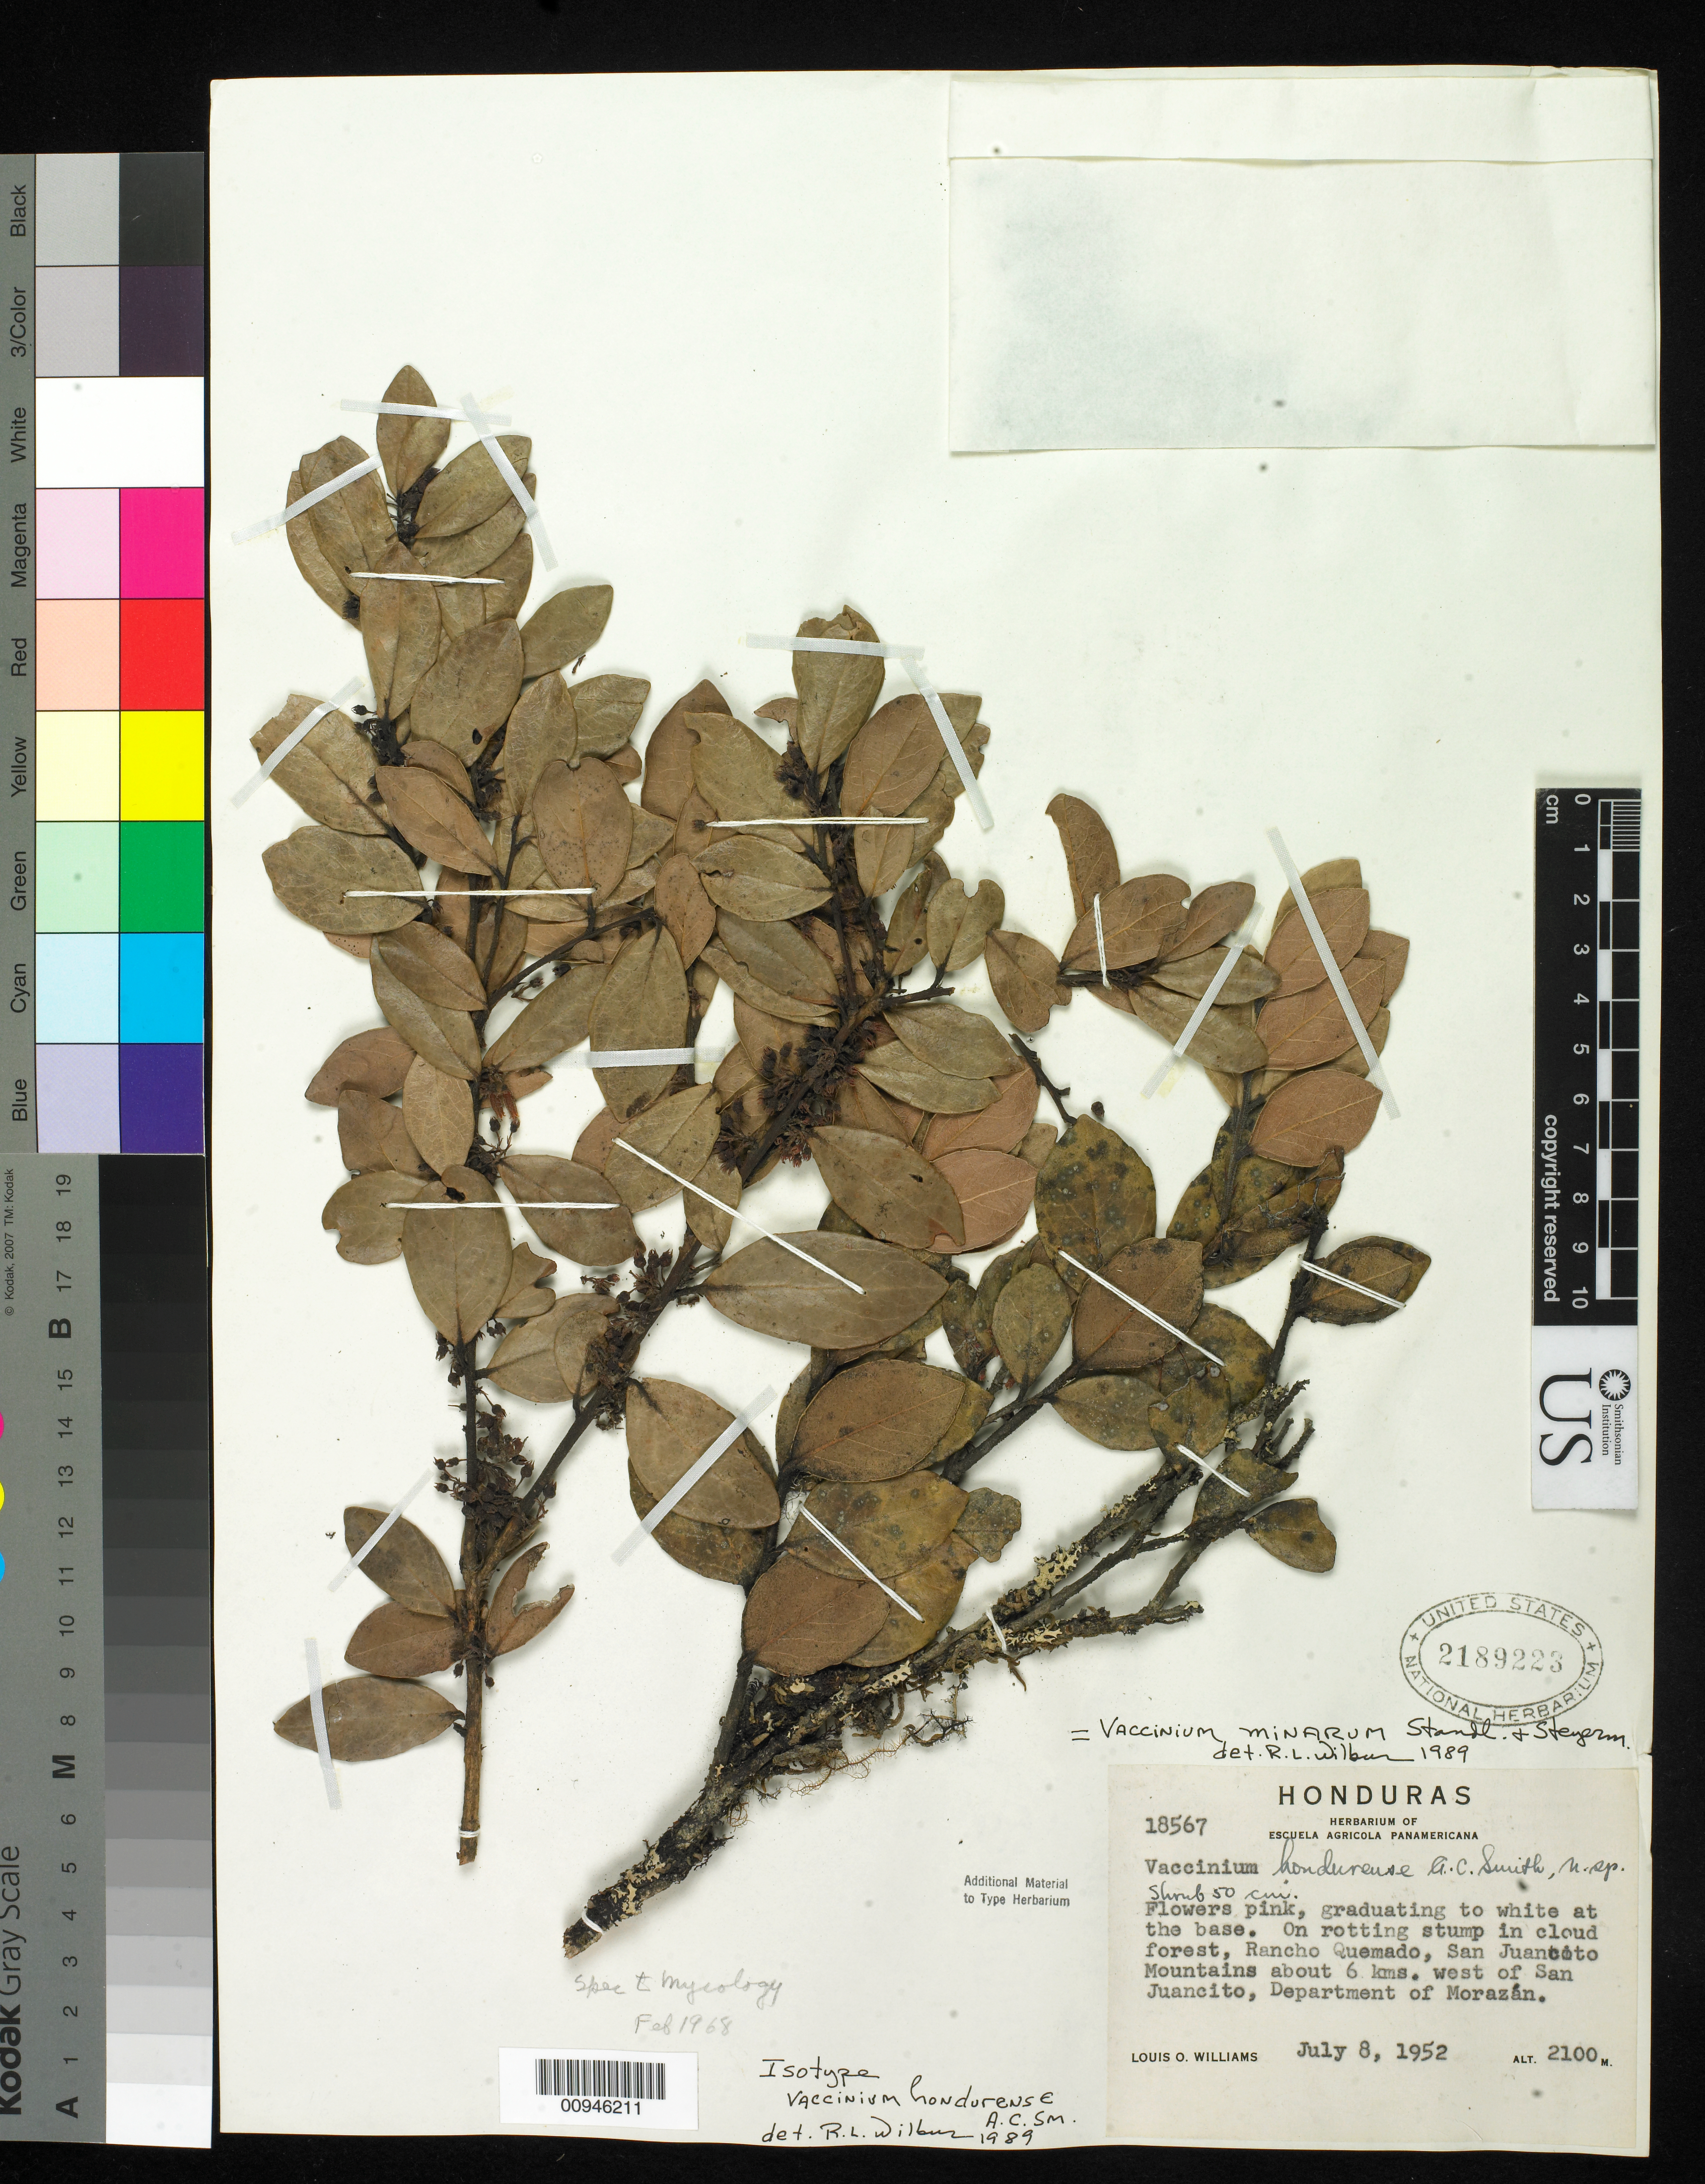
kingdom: Plantae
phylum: Tracheophyta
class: Magnoliopsida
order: Ericales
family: Ericaceae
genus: Vaccinium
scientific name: Vaccinium hondurense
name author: A.C. Sm.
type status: Isotype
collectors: L. O. Williams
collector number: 18567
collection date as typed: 08 Jul 1952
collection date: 1952-07-08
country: Honduras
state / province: Fco. Morazán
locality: Rancho Quemado, San Juancito Mtns. ca. 6 kms W of San Juancito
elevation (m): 2100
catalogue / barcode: US 2189223